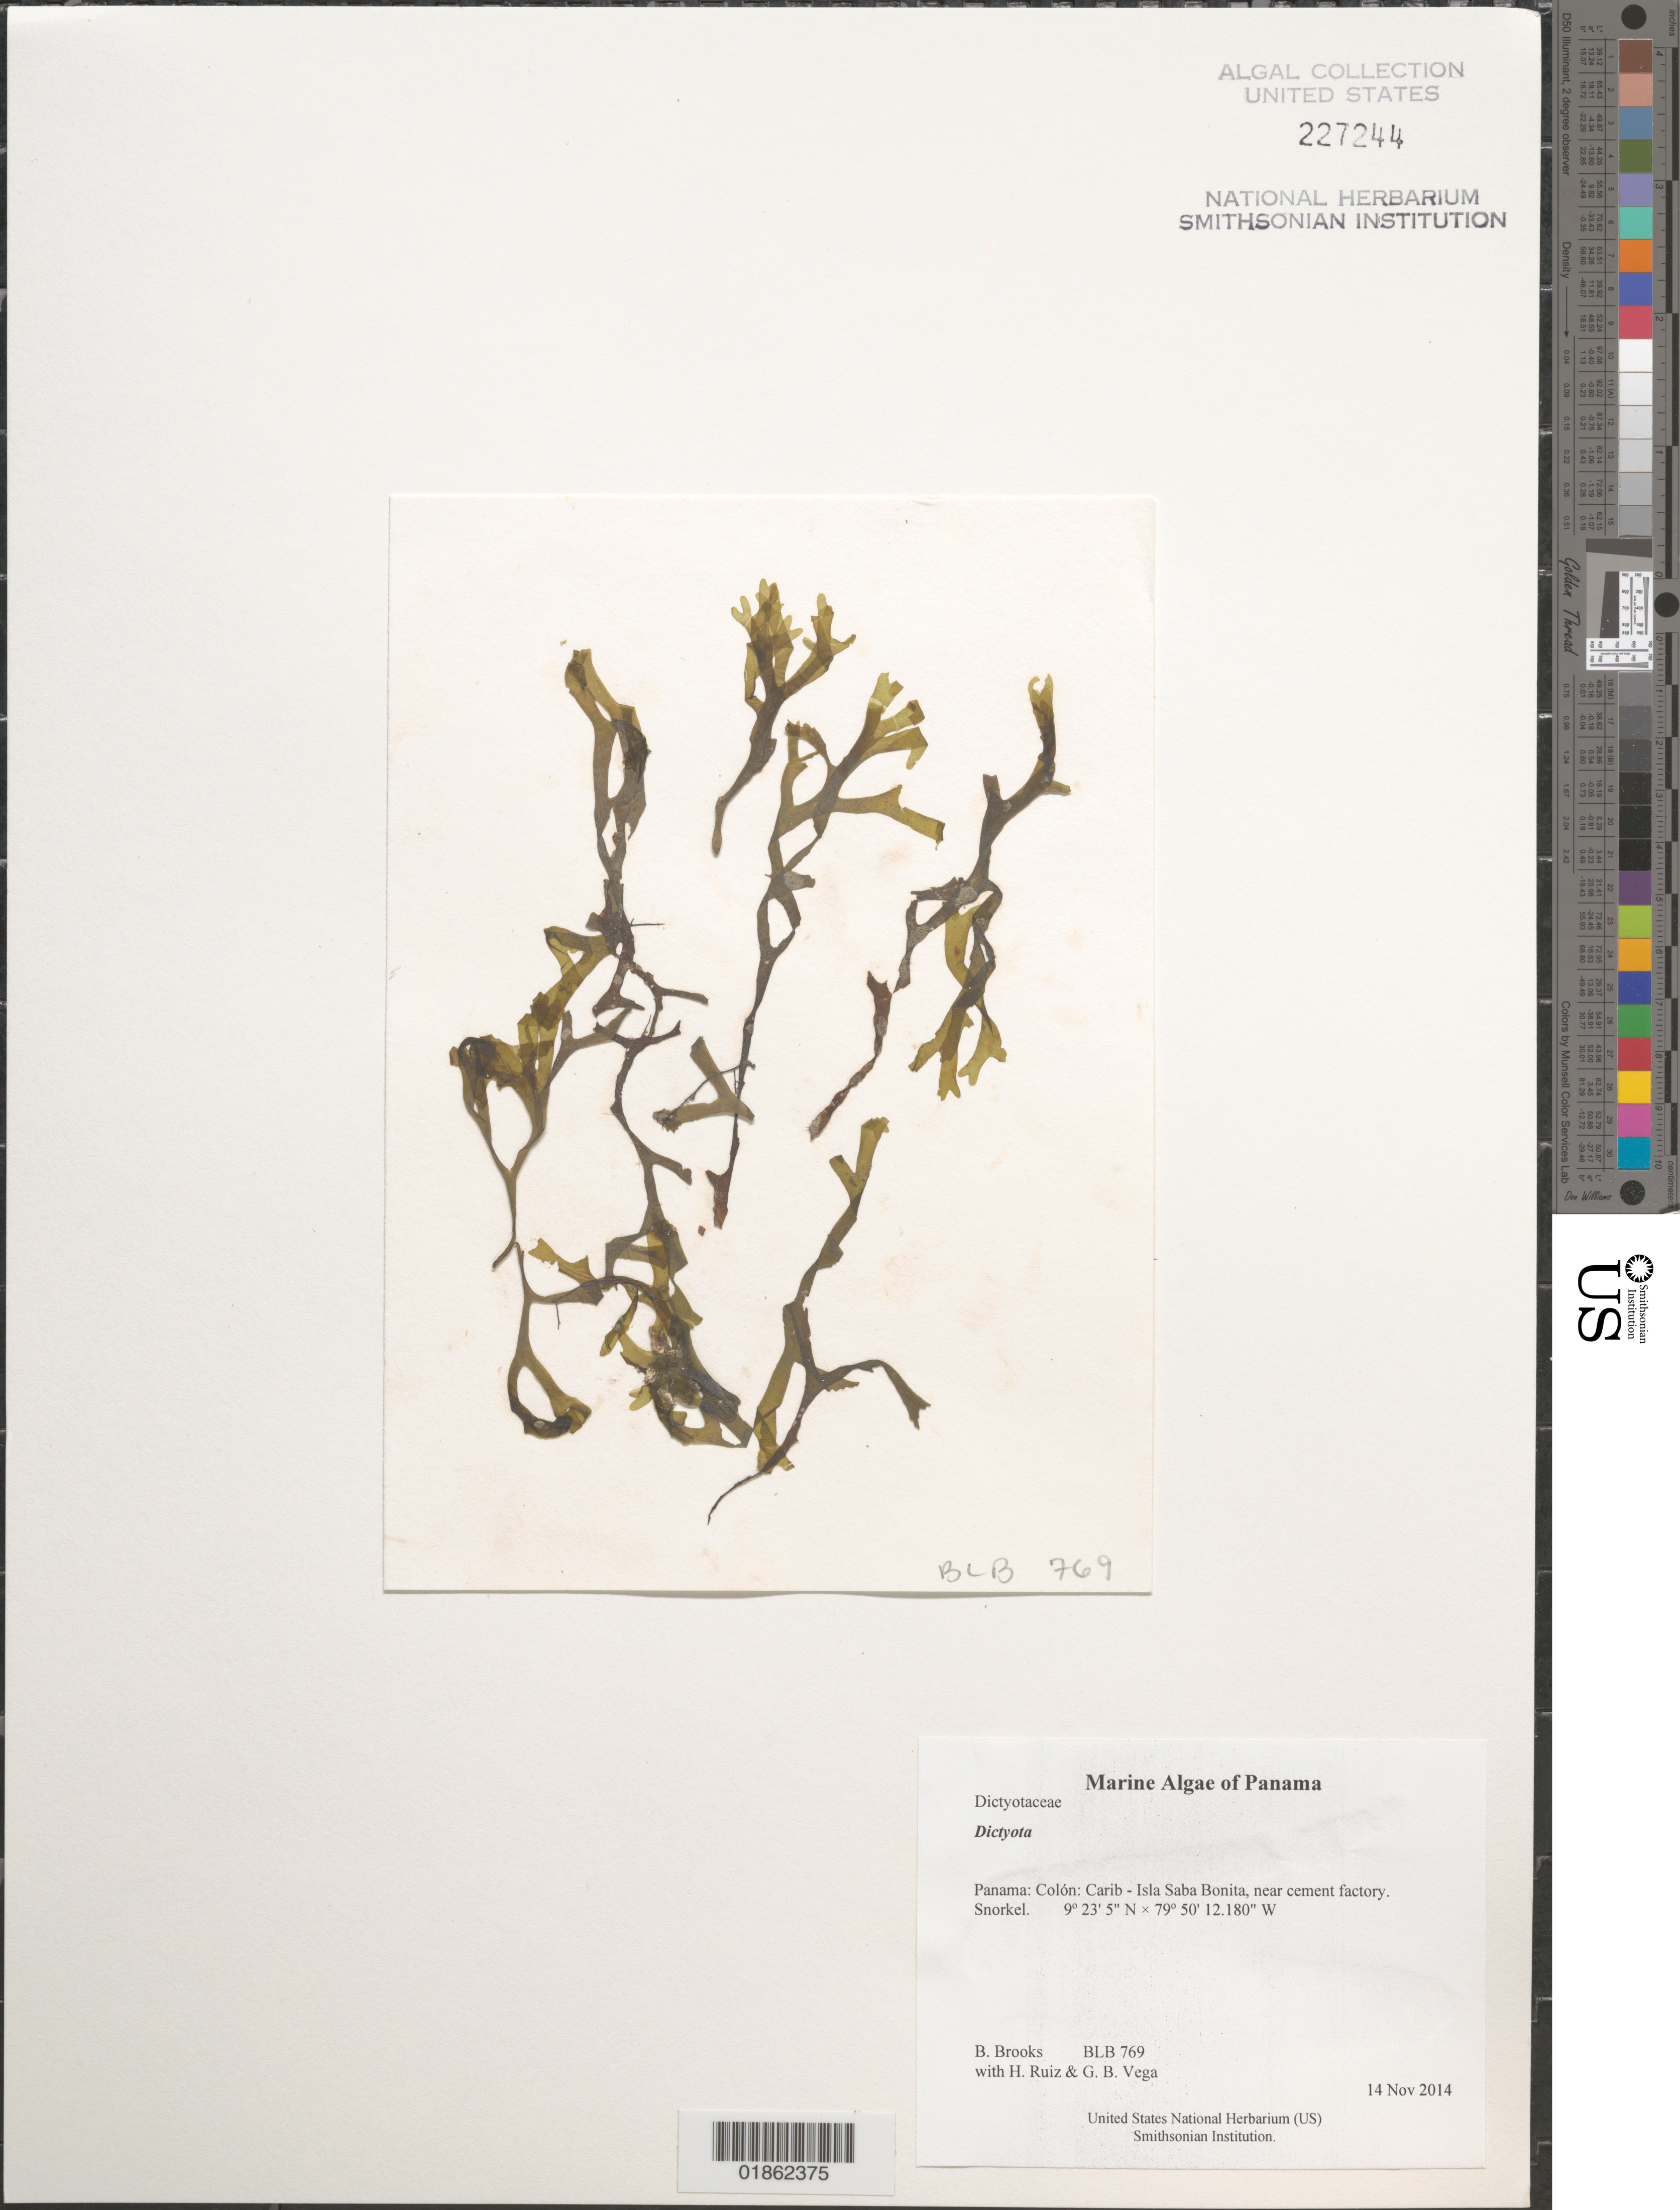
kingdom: Chromista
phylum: Ochrophyta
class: Phaeophyceae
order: Dictyotales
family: Dictyotaceae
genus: Dictyota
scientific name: Dictyota sp.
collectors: B. Brooks, H. Ruiz & G. B. Vega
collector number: BLB 769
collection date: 2014-11-14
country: Panama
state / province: Colón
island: Saba Bonita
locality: Carib - Isla Saba Bonita, near cement factory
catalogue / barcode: US 227244